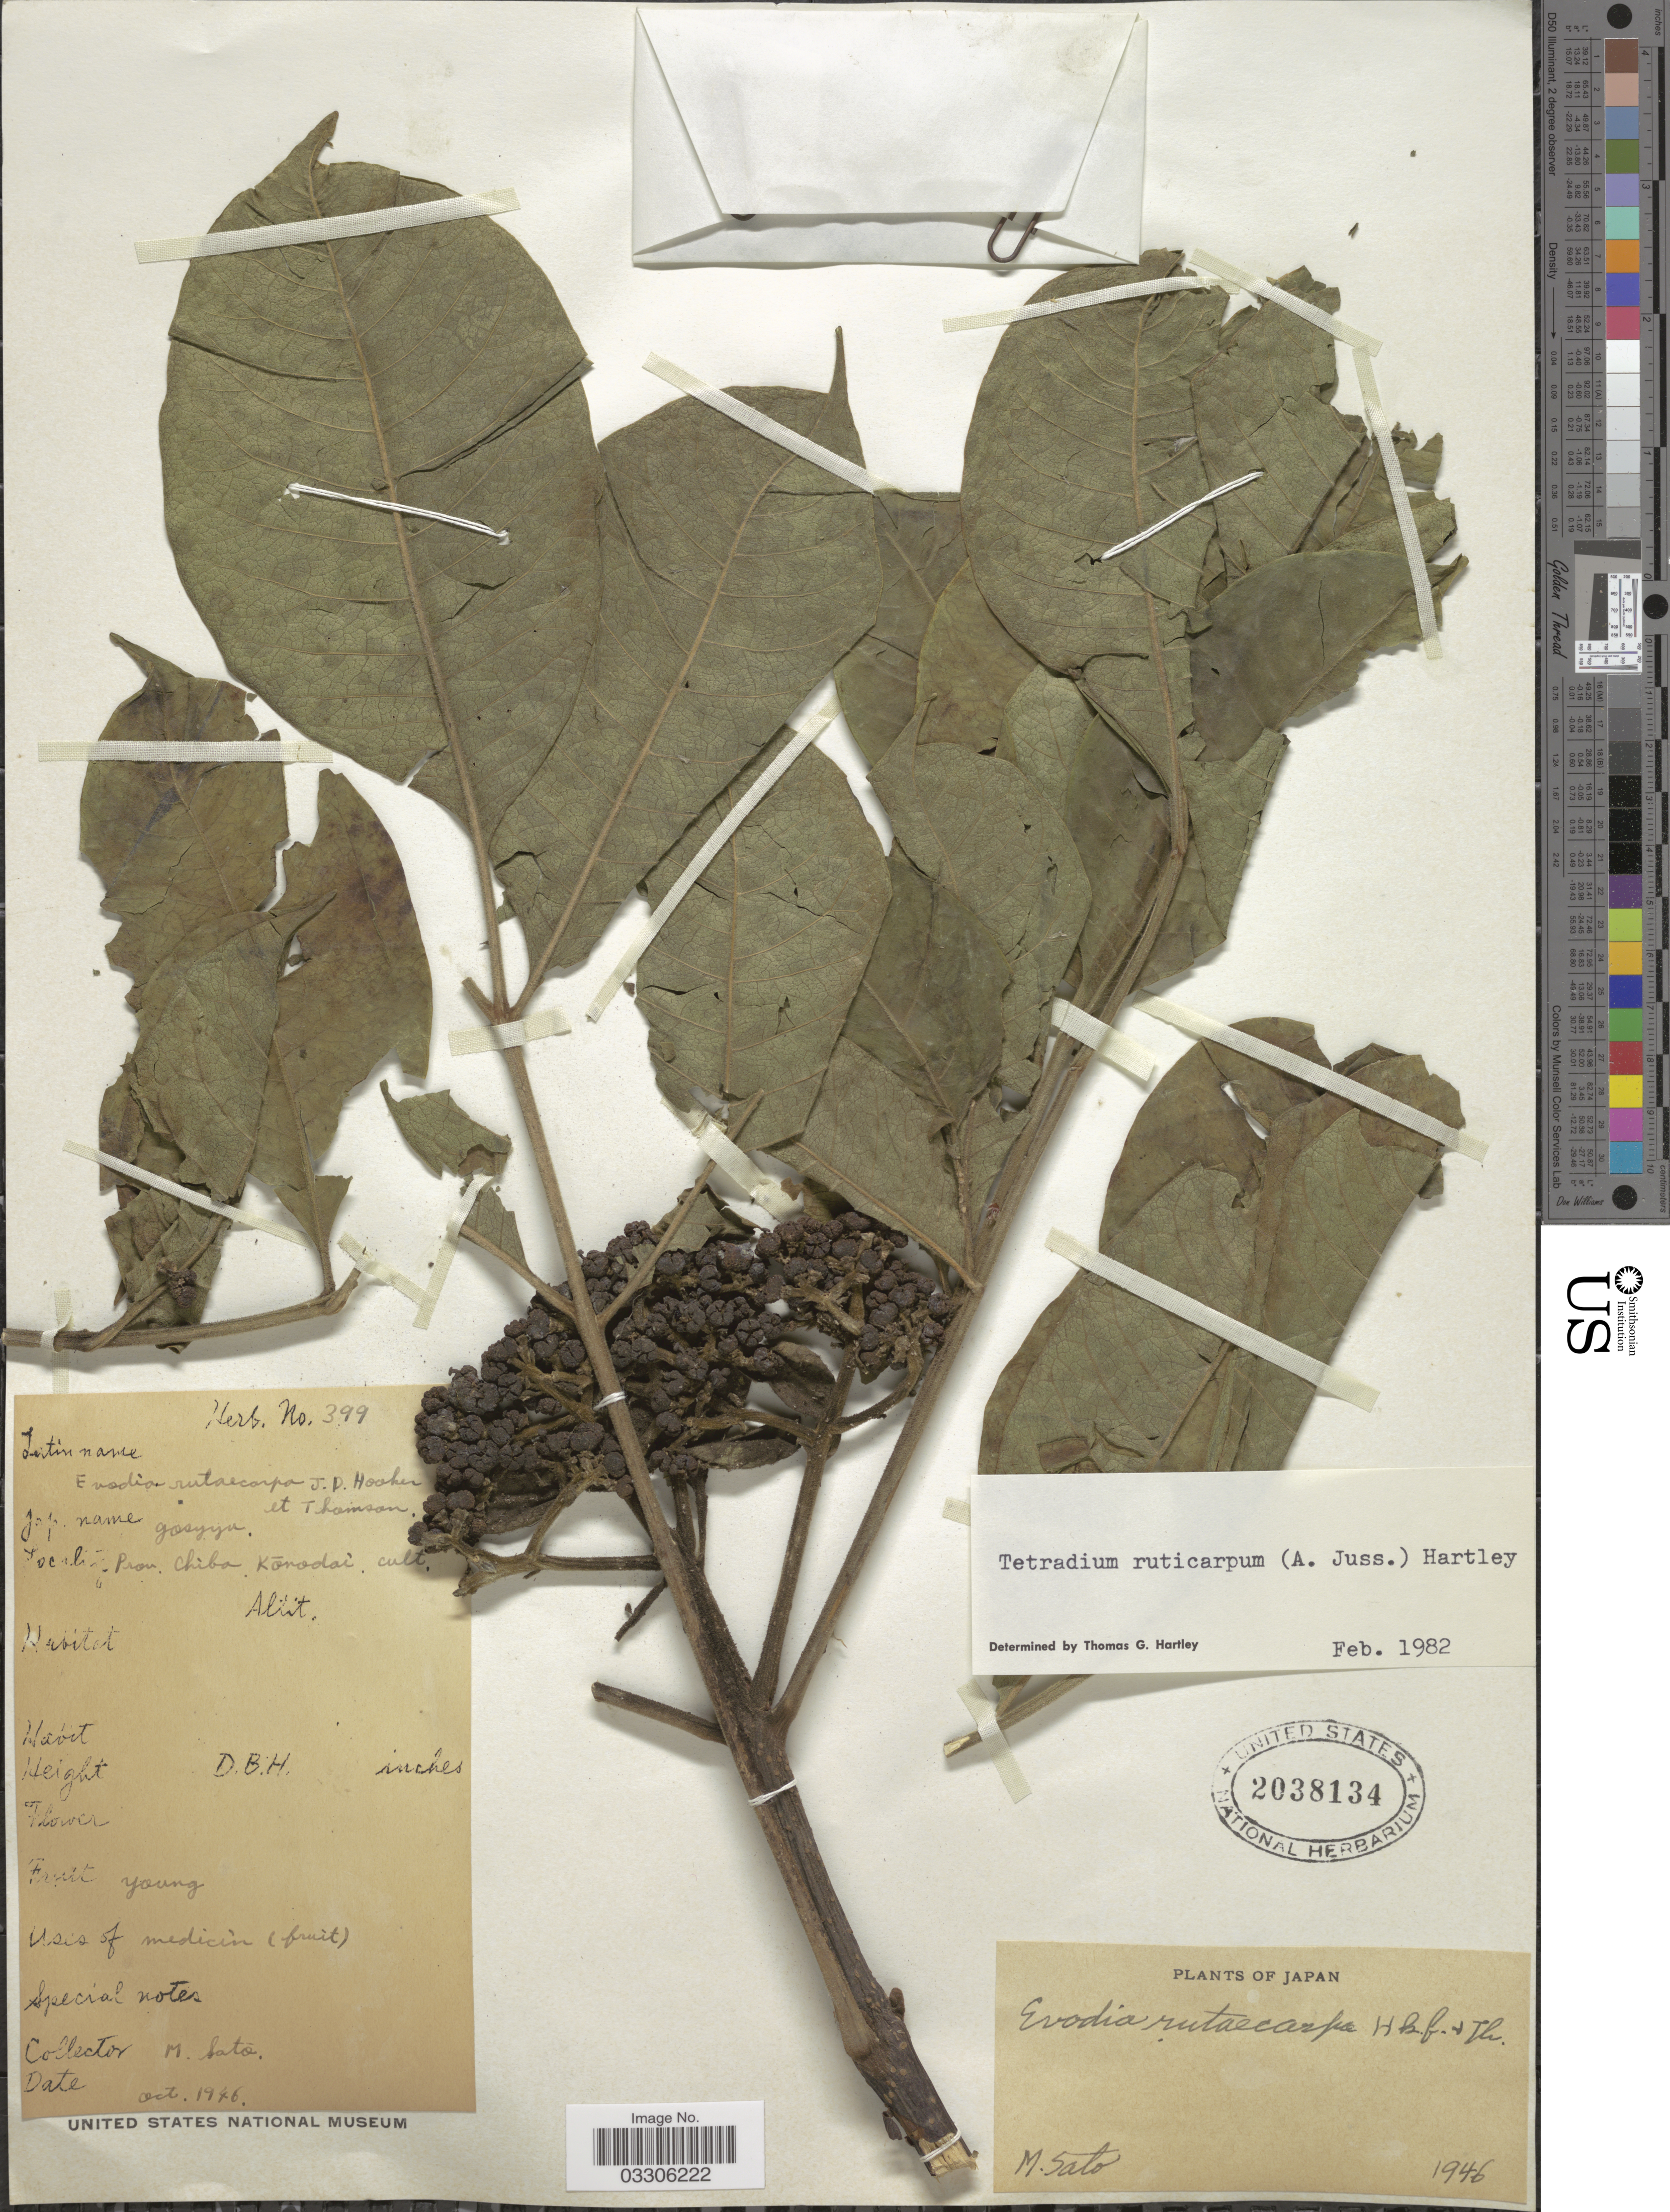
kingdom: Plantae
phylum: Tracheophyta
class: Magnoliopsida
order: Sapindales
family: Rutaceae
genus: Tetradium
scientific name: Tetradium ruticarpum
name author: (A. Juss.) T.G. Hartley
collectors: M. Sato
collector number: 399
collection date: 1946-10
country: Japan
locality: Prov Chiba Kōnodai.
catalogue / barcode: US 2038134